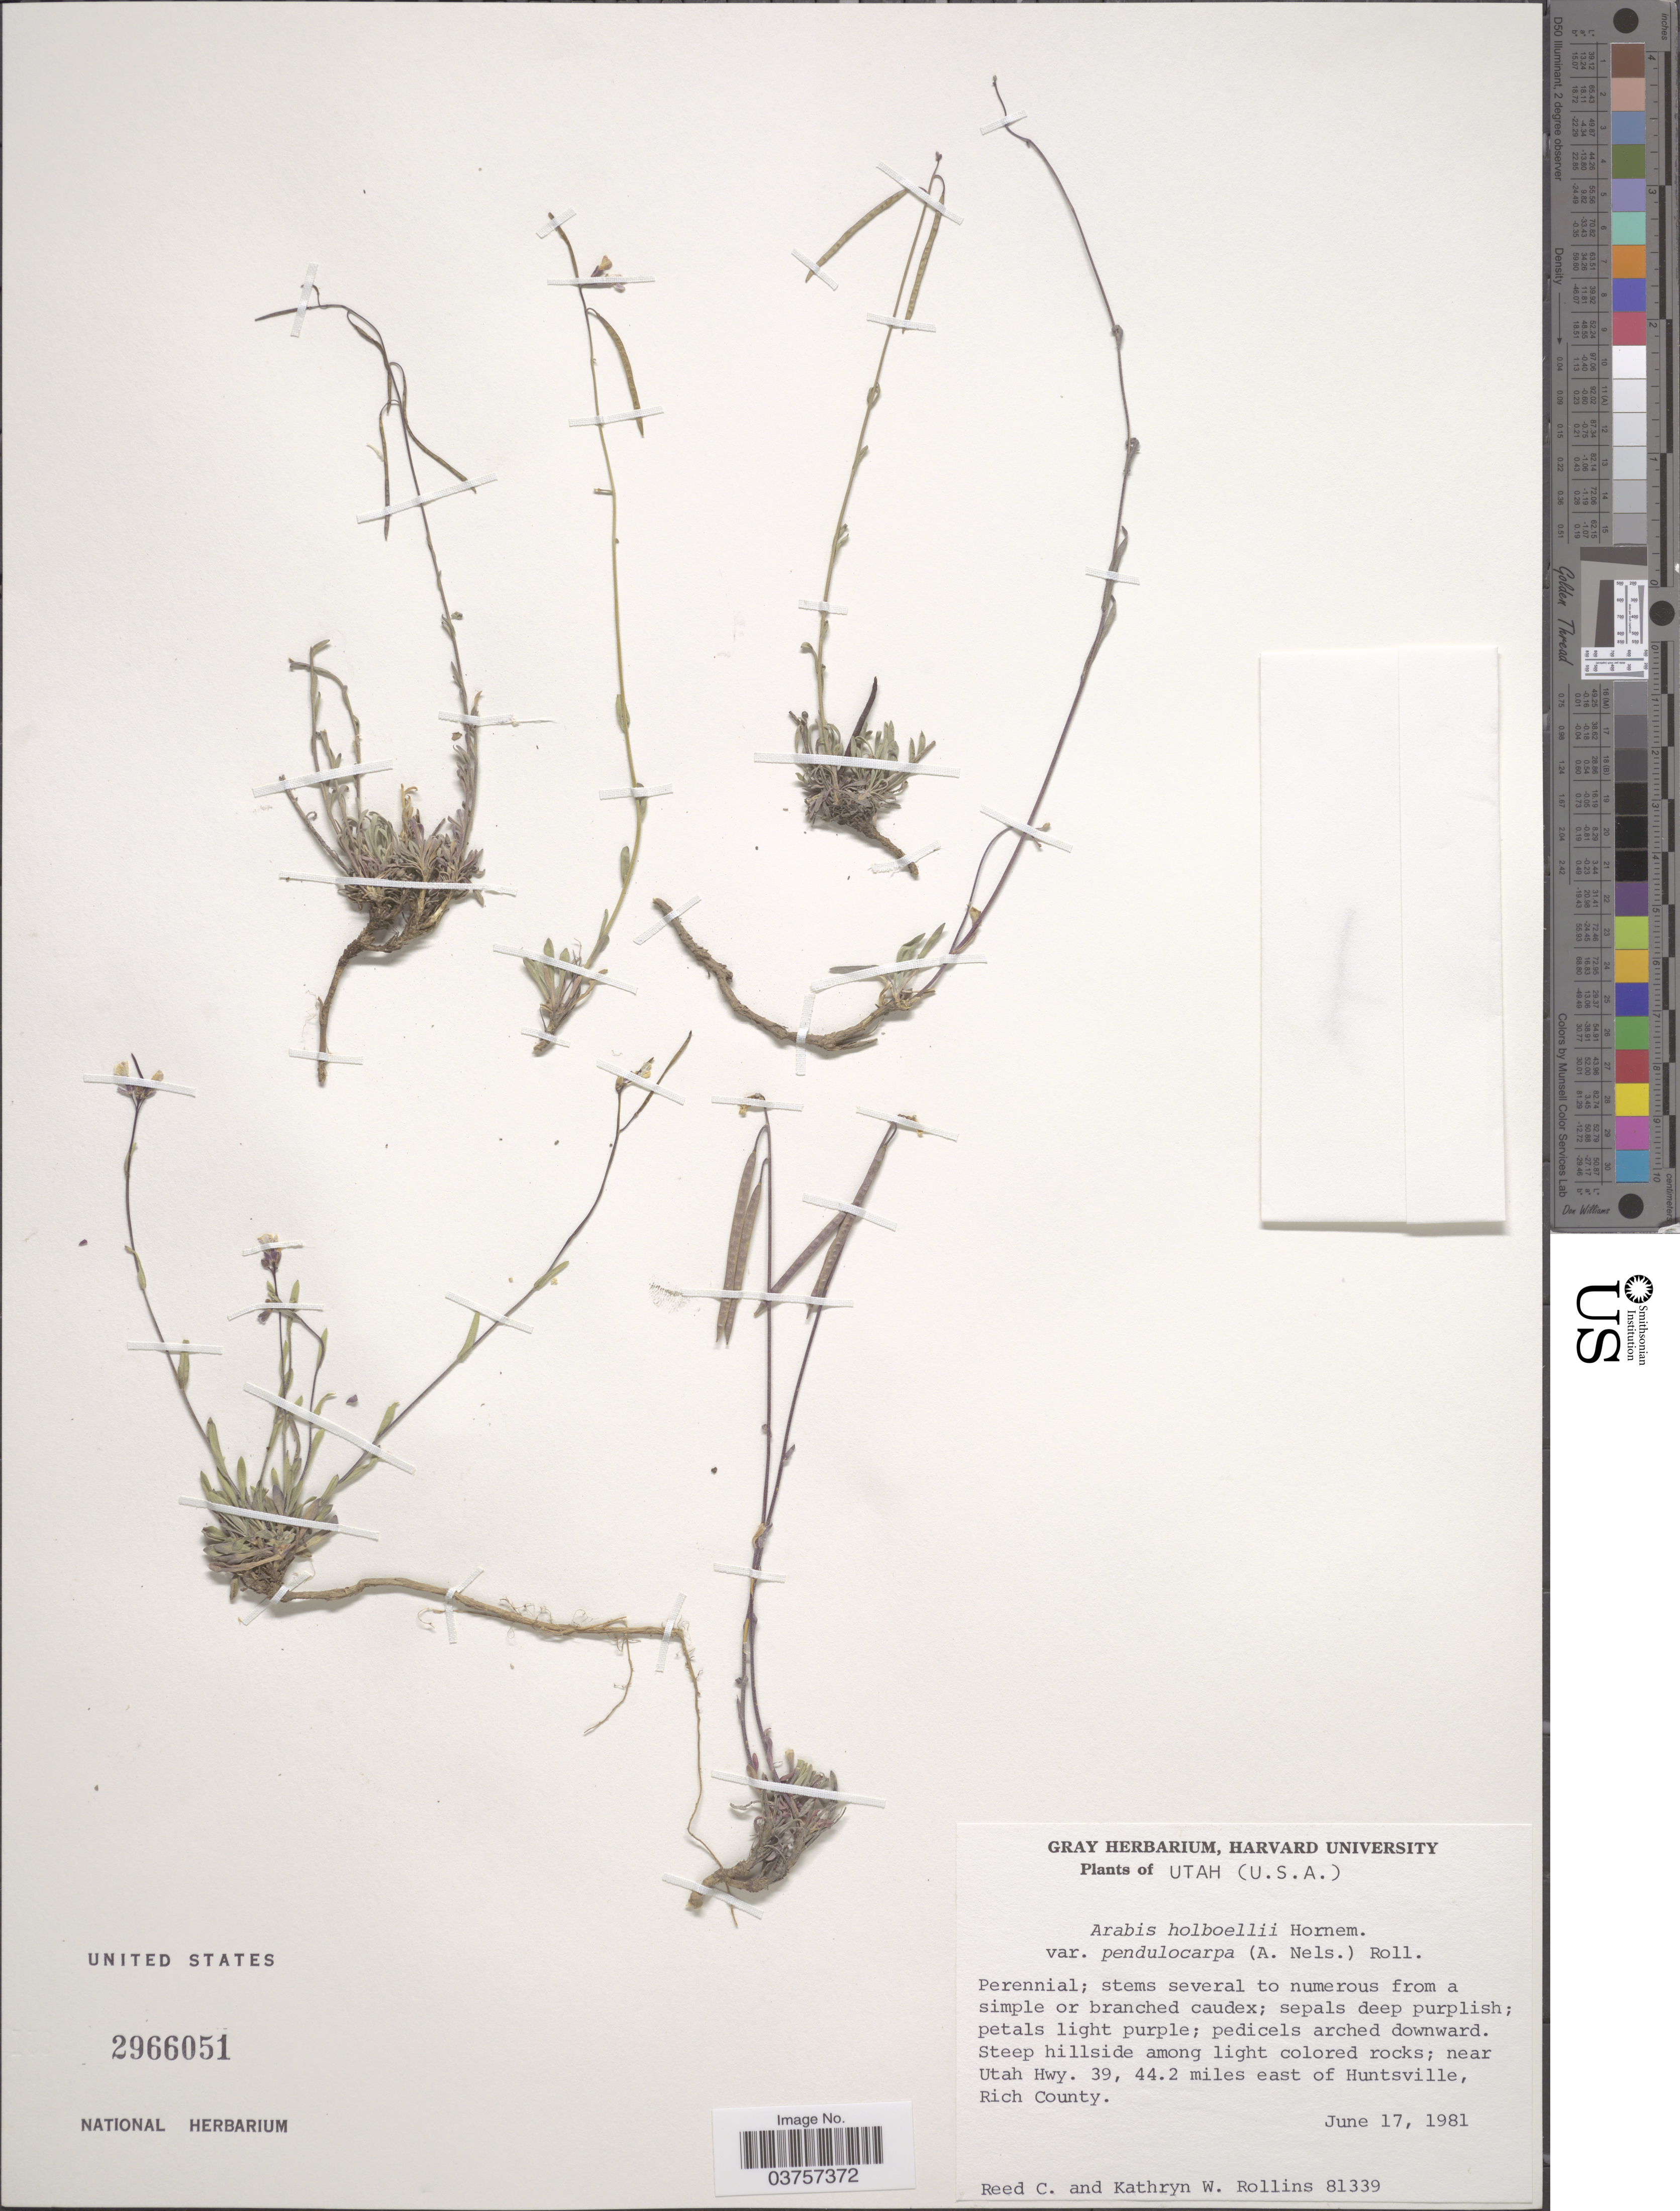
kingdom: Plantae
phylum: Tracheophyta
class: Magnoliopsida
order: Brassicales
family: Brassicaceae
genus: Arabis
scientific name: Arabis holboellii var. pendulocarpa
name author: (A. Nelson) Rollins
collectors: R. C. Rollins & K. W. Rollins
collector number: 81339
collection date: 1981-06-17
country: United States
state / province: Utah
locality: Near Utah Hwy. 39, 44.2 miles east of Huntsville, Rich County.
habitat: steep hillside among light colored rocks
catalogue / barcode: US 2966051